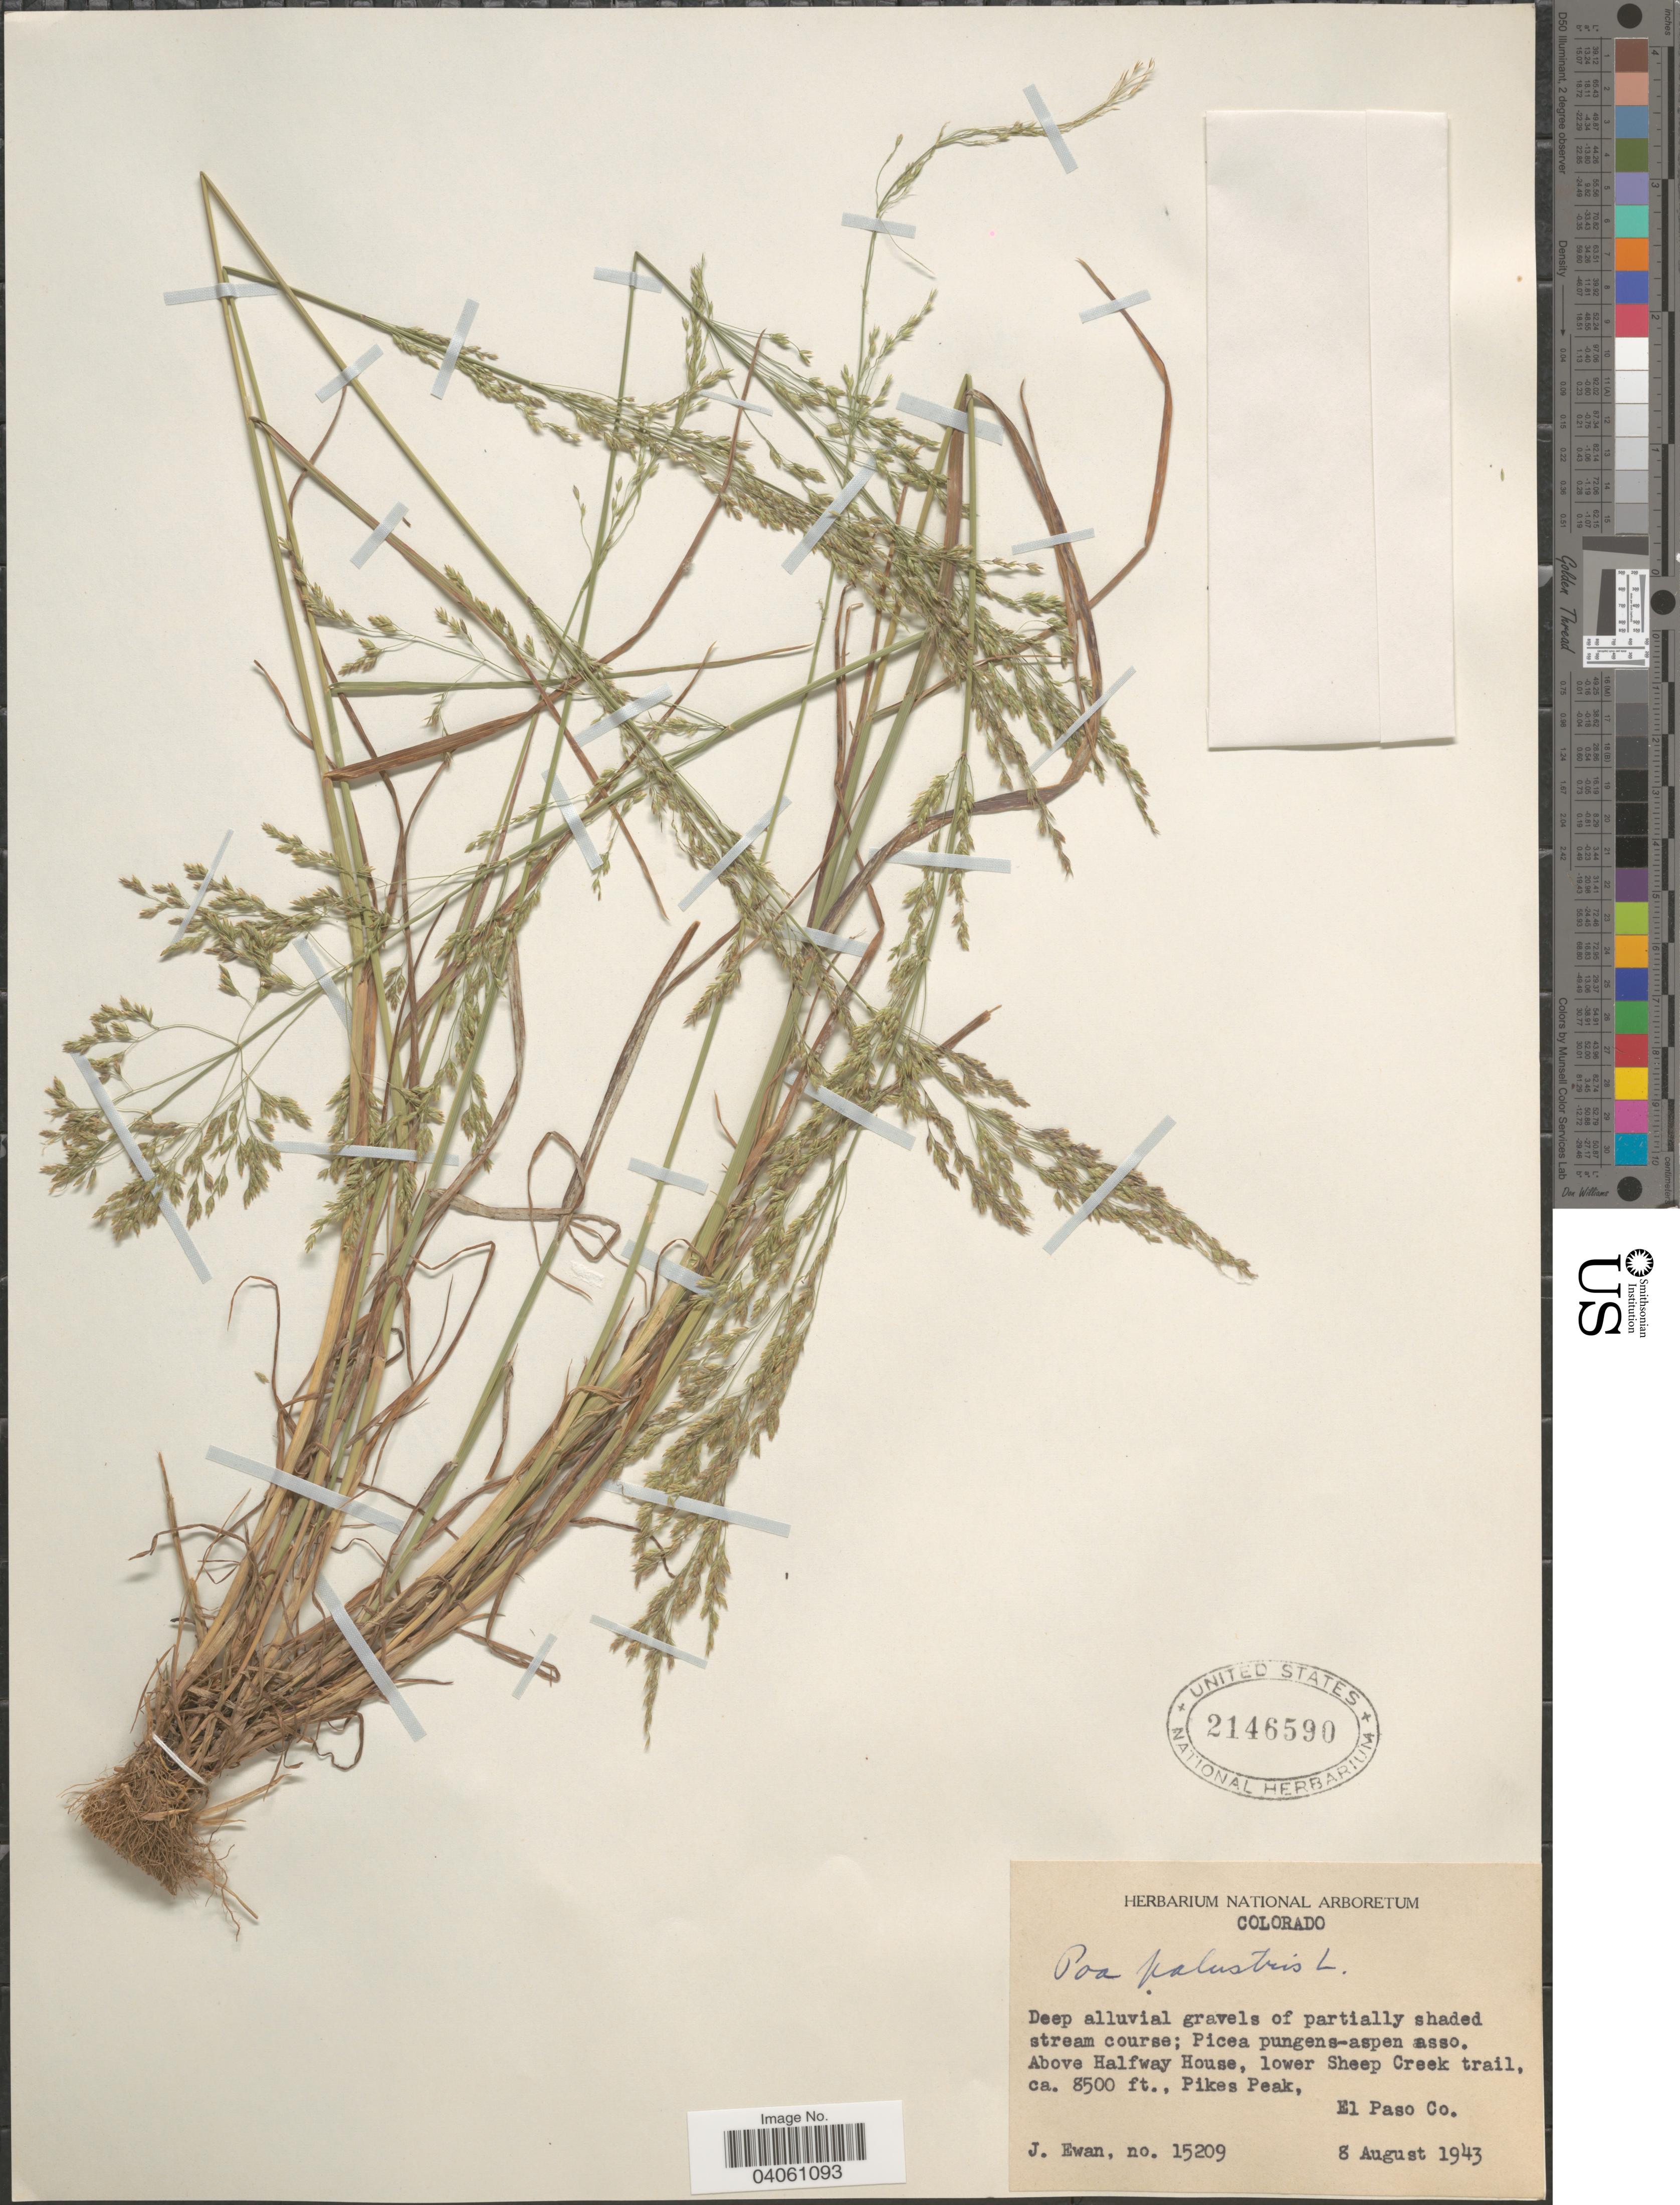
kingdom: Plantae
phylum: Tracheophyta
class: Liliopsida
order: Poales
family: Poaceae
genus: Poa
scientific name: Poa palustris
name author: L.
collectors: J. A. Ewan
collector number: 15209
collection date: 1943-08-08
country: United States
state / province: Colorado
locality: Above Halfway House, lower Sheep Creek trail, Pikes Peak, El Paso Co.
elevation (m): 2591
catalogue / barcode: US 2146590